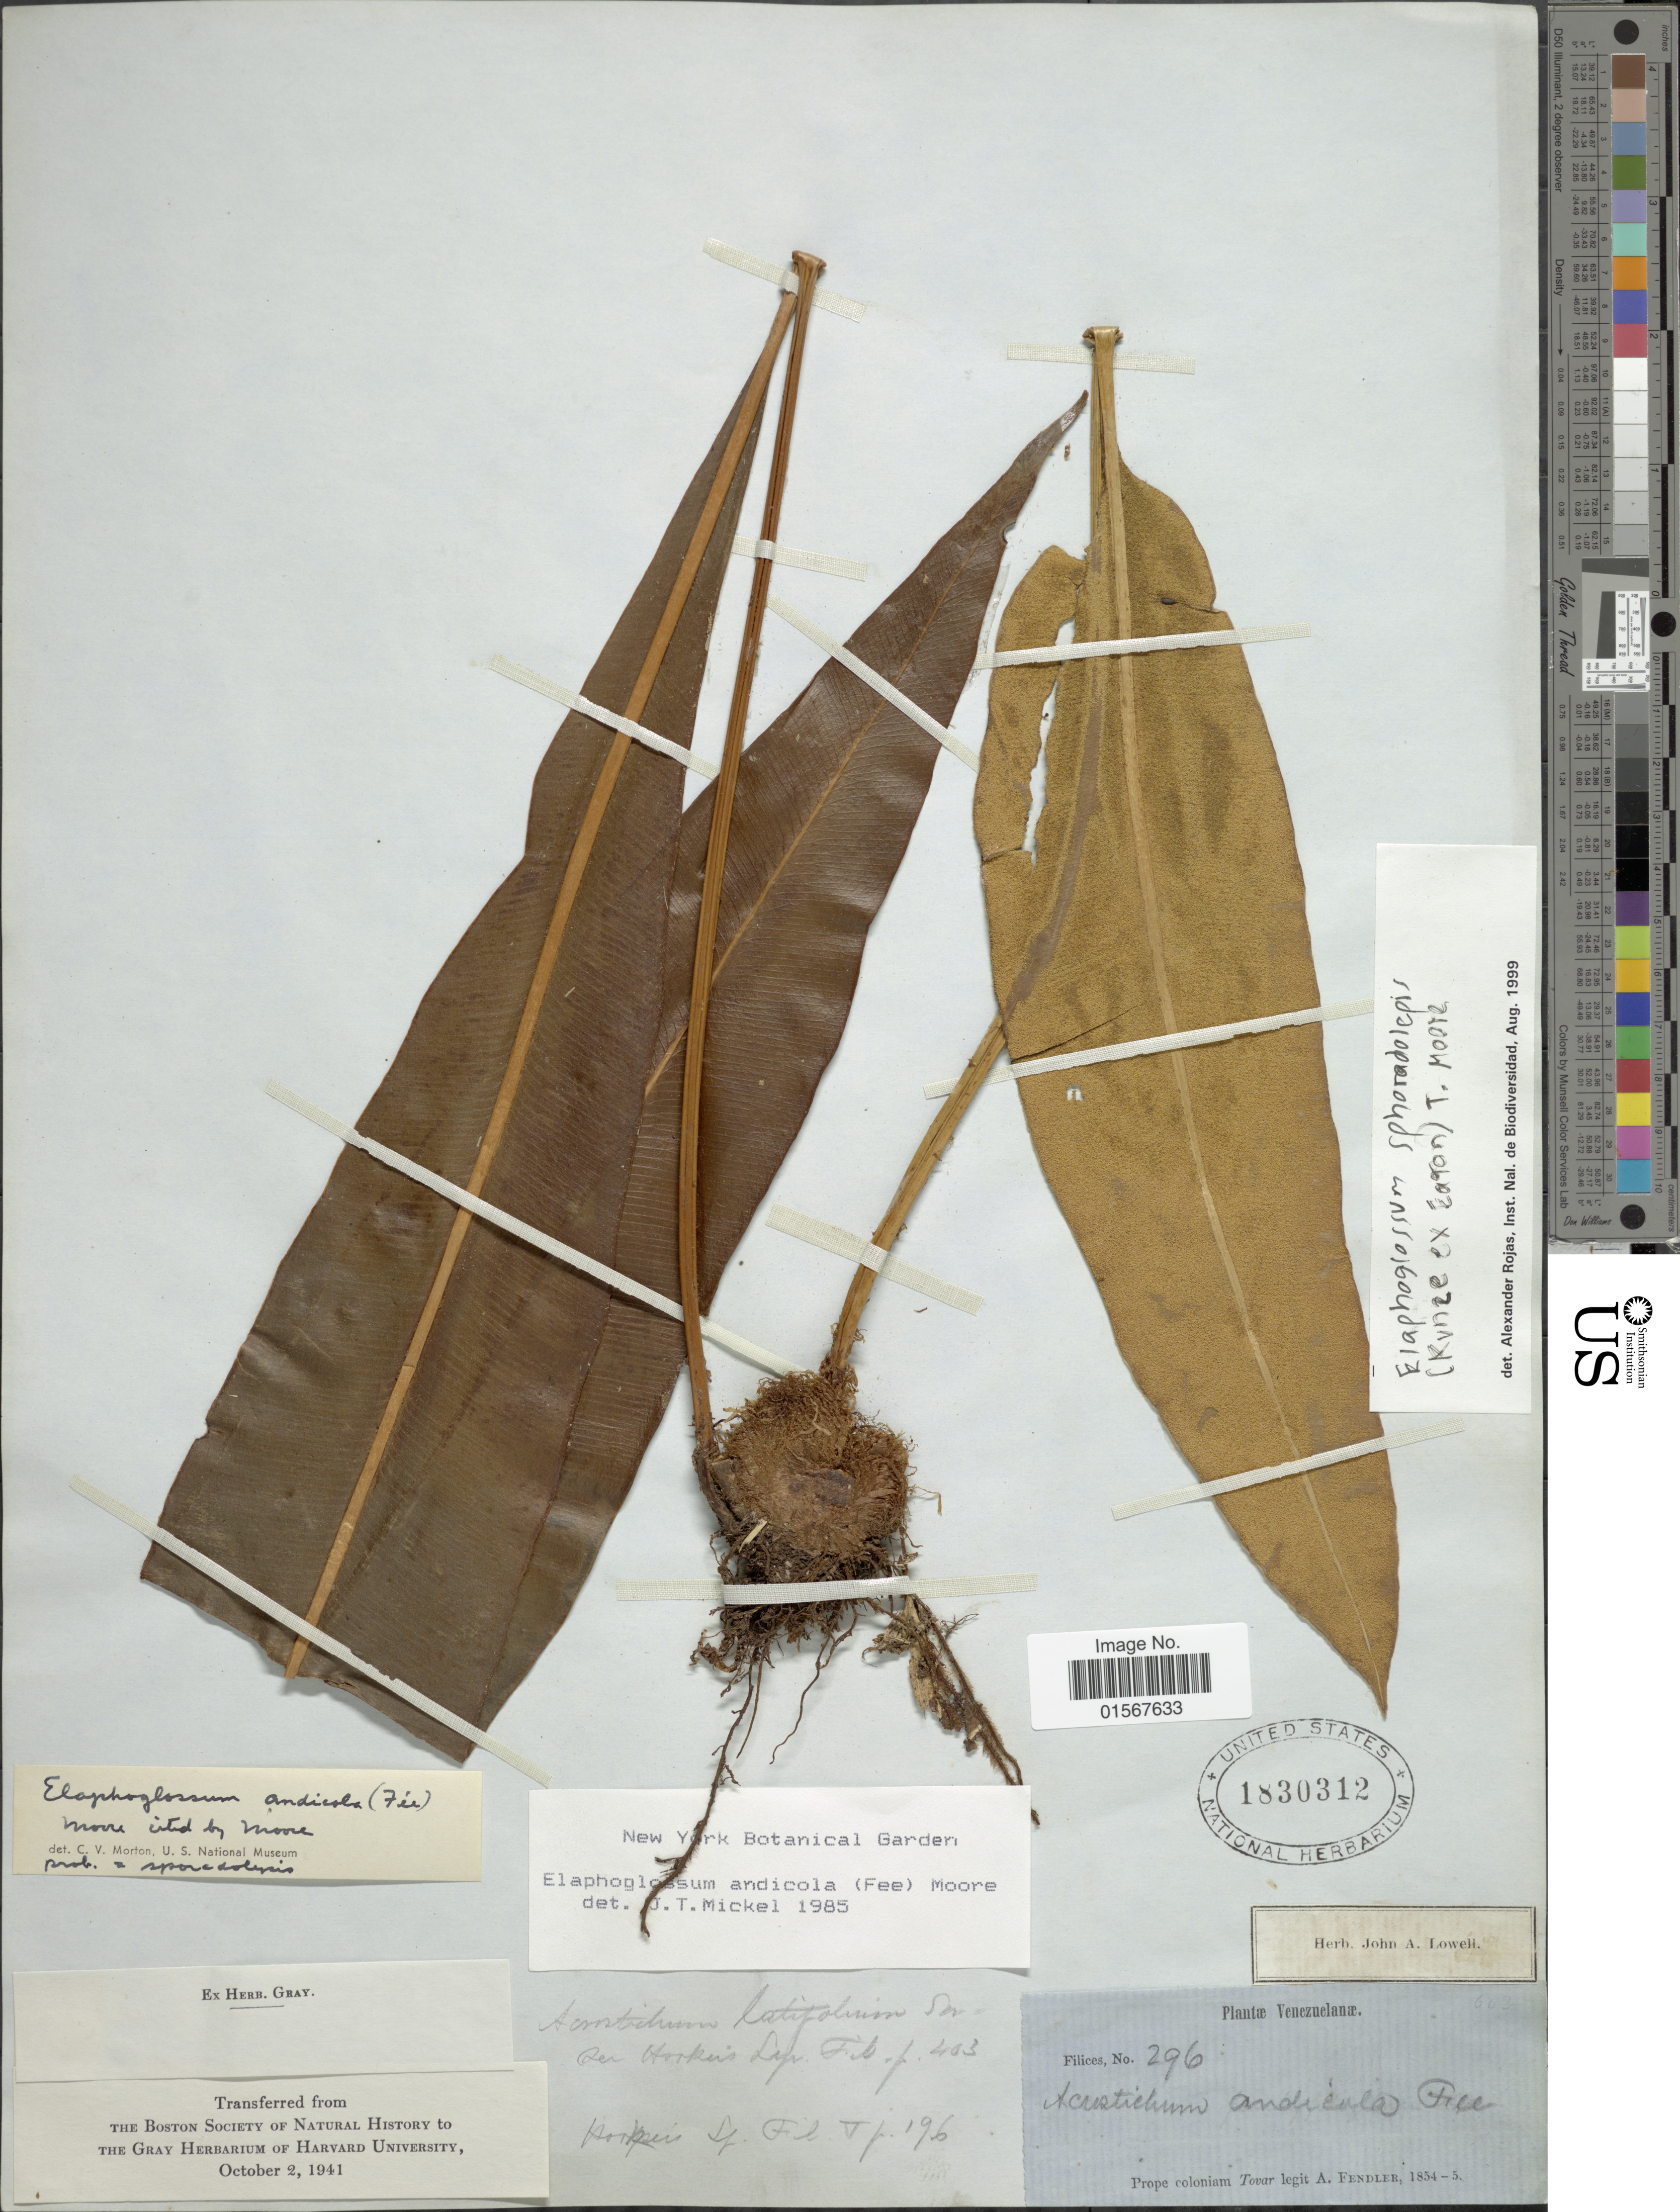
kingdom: Plantae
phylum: Tracheophyta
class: Polypodiopsida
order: Polypodiales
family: Dryopteridaceae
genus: Elaphoglossum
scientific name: Elaphoglossum sporadolepis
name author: (Kunze ex Kuhn) T. Moore ex C. Chr.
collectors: A. Fendler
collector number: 296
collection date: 1854/1855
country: Venezuela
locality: Prope coloniam Tovar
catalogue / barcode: US 1830312